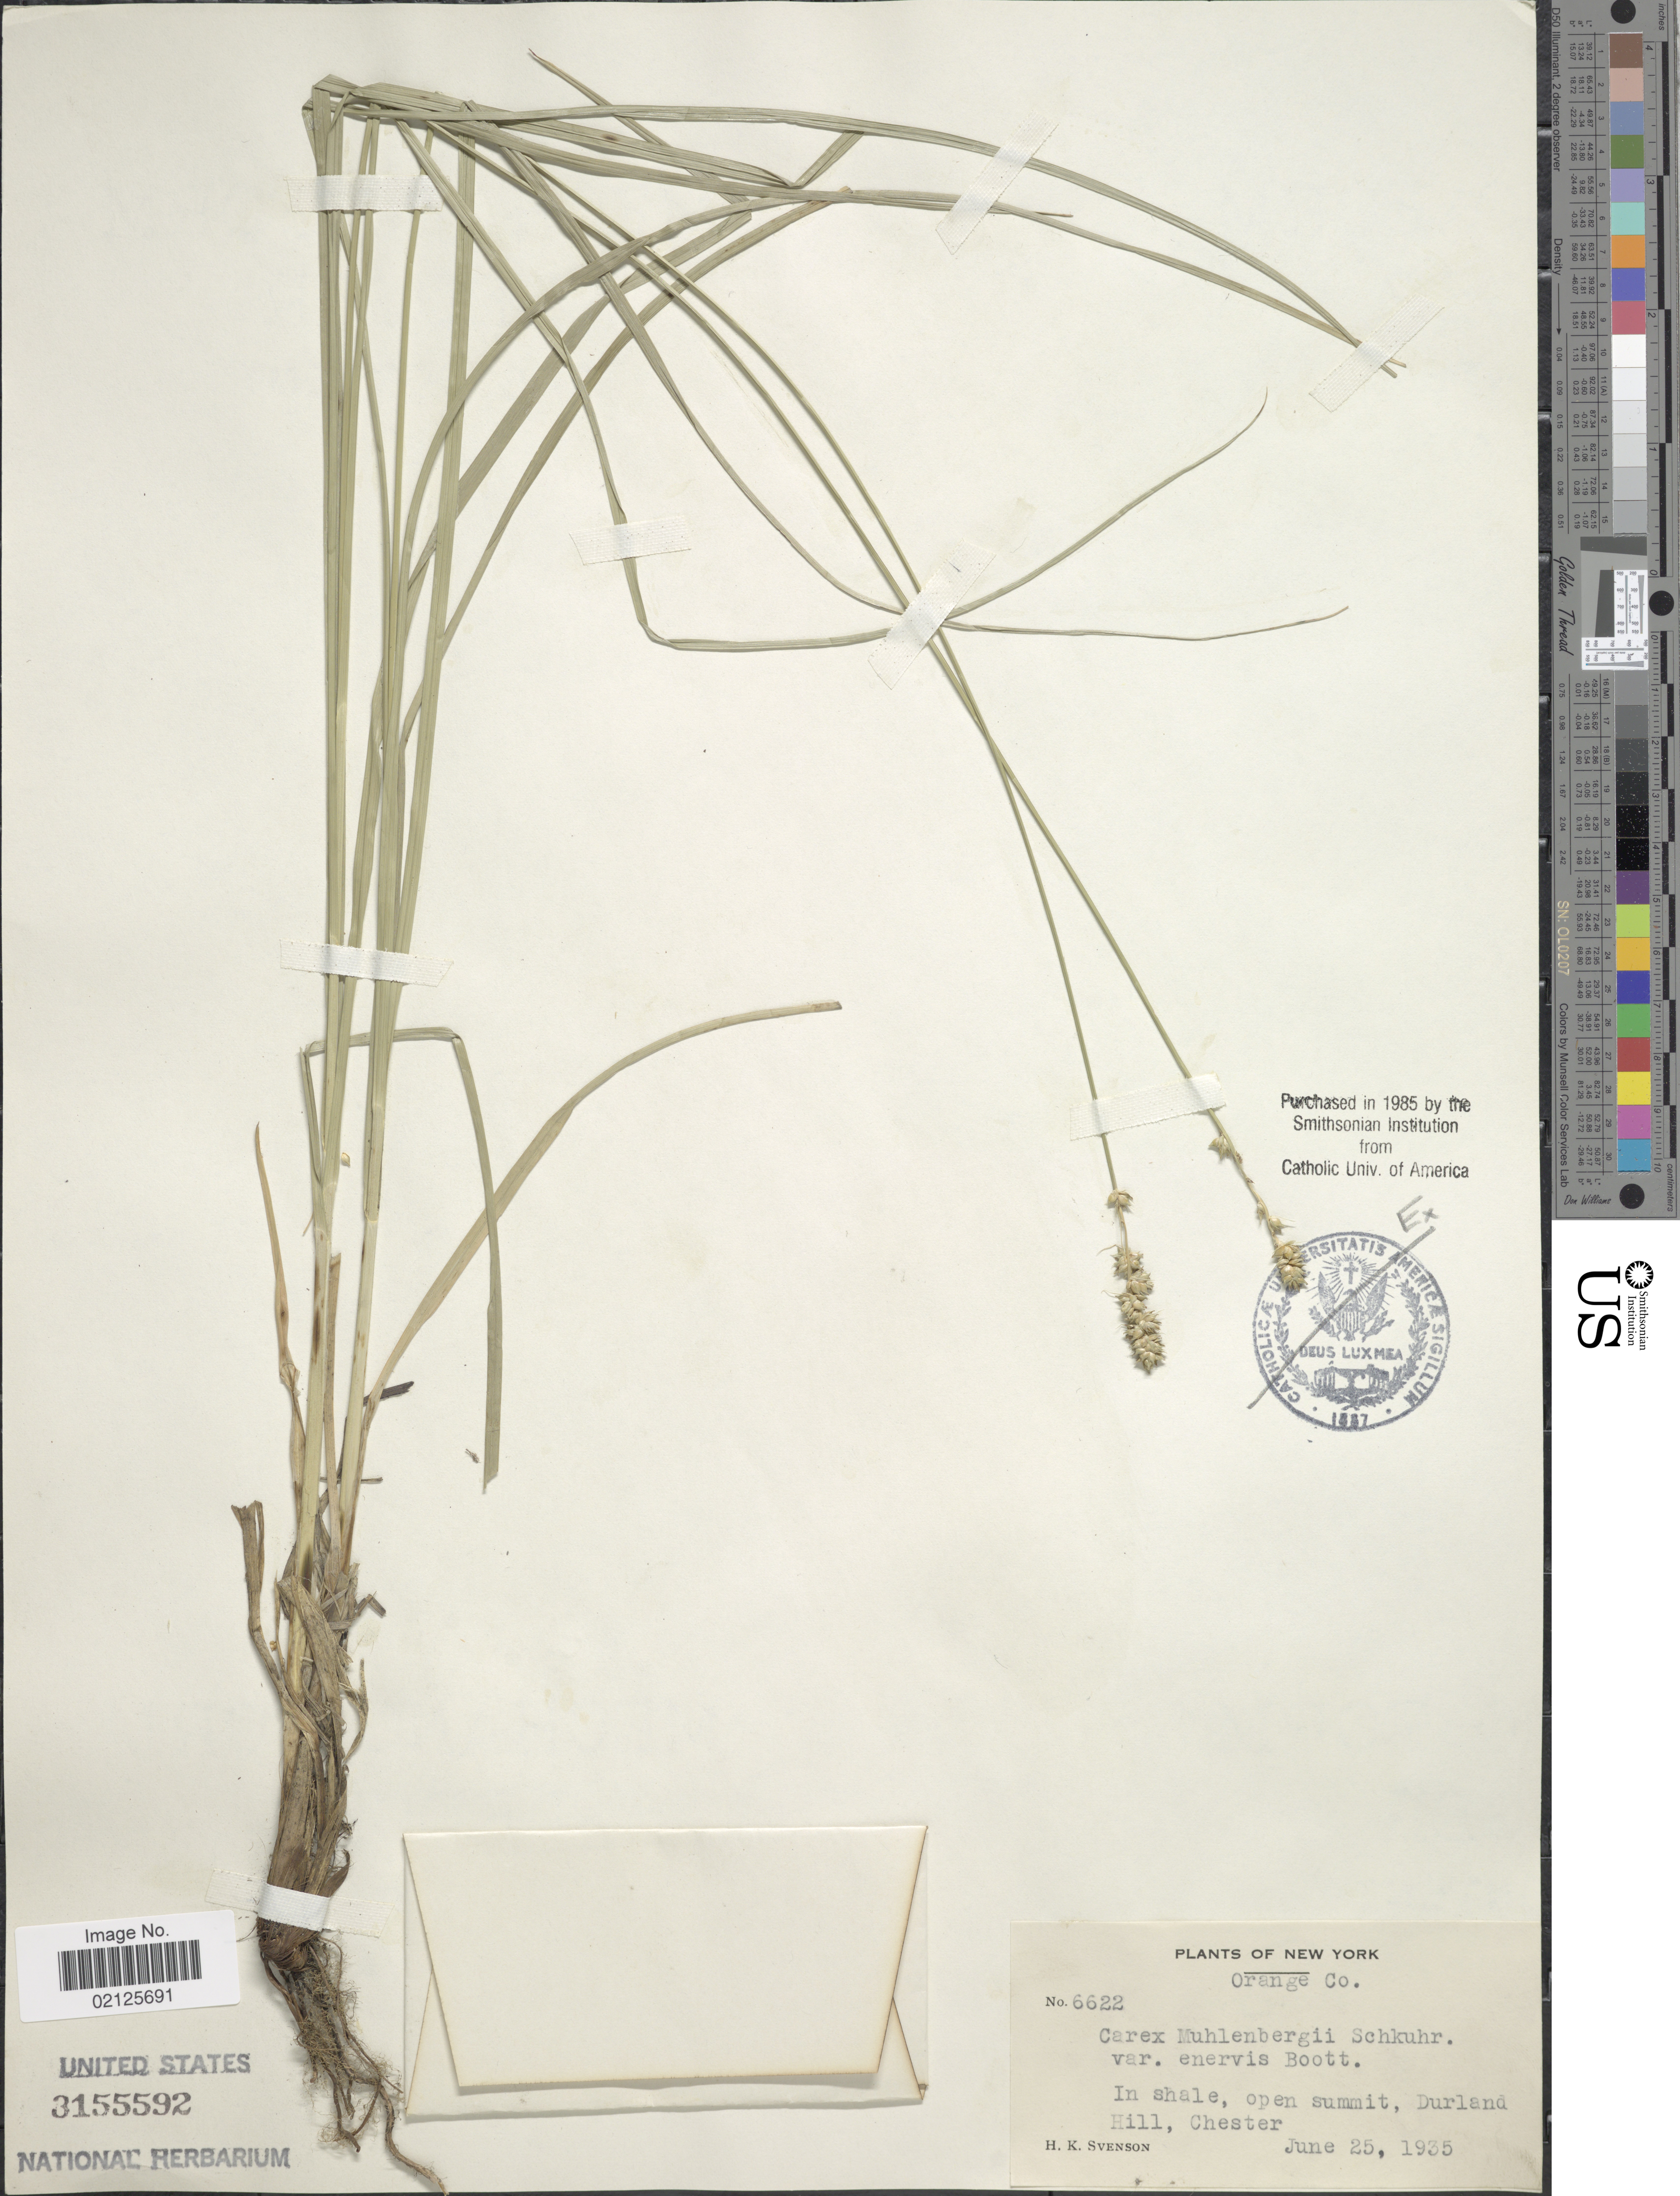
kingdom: Plantae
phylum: Tracheophyta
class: Liliopsida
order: Poales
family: Cyperaceae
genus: Carex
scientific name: Carex muehlenbergii var. enervis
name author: Boott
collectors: H. K. Svenson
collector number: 6622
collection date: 1935-06-25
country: United States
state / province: New York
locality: Orange Co, In shale, open summit, Durland Hill, Chester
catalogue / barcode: US 3155592